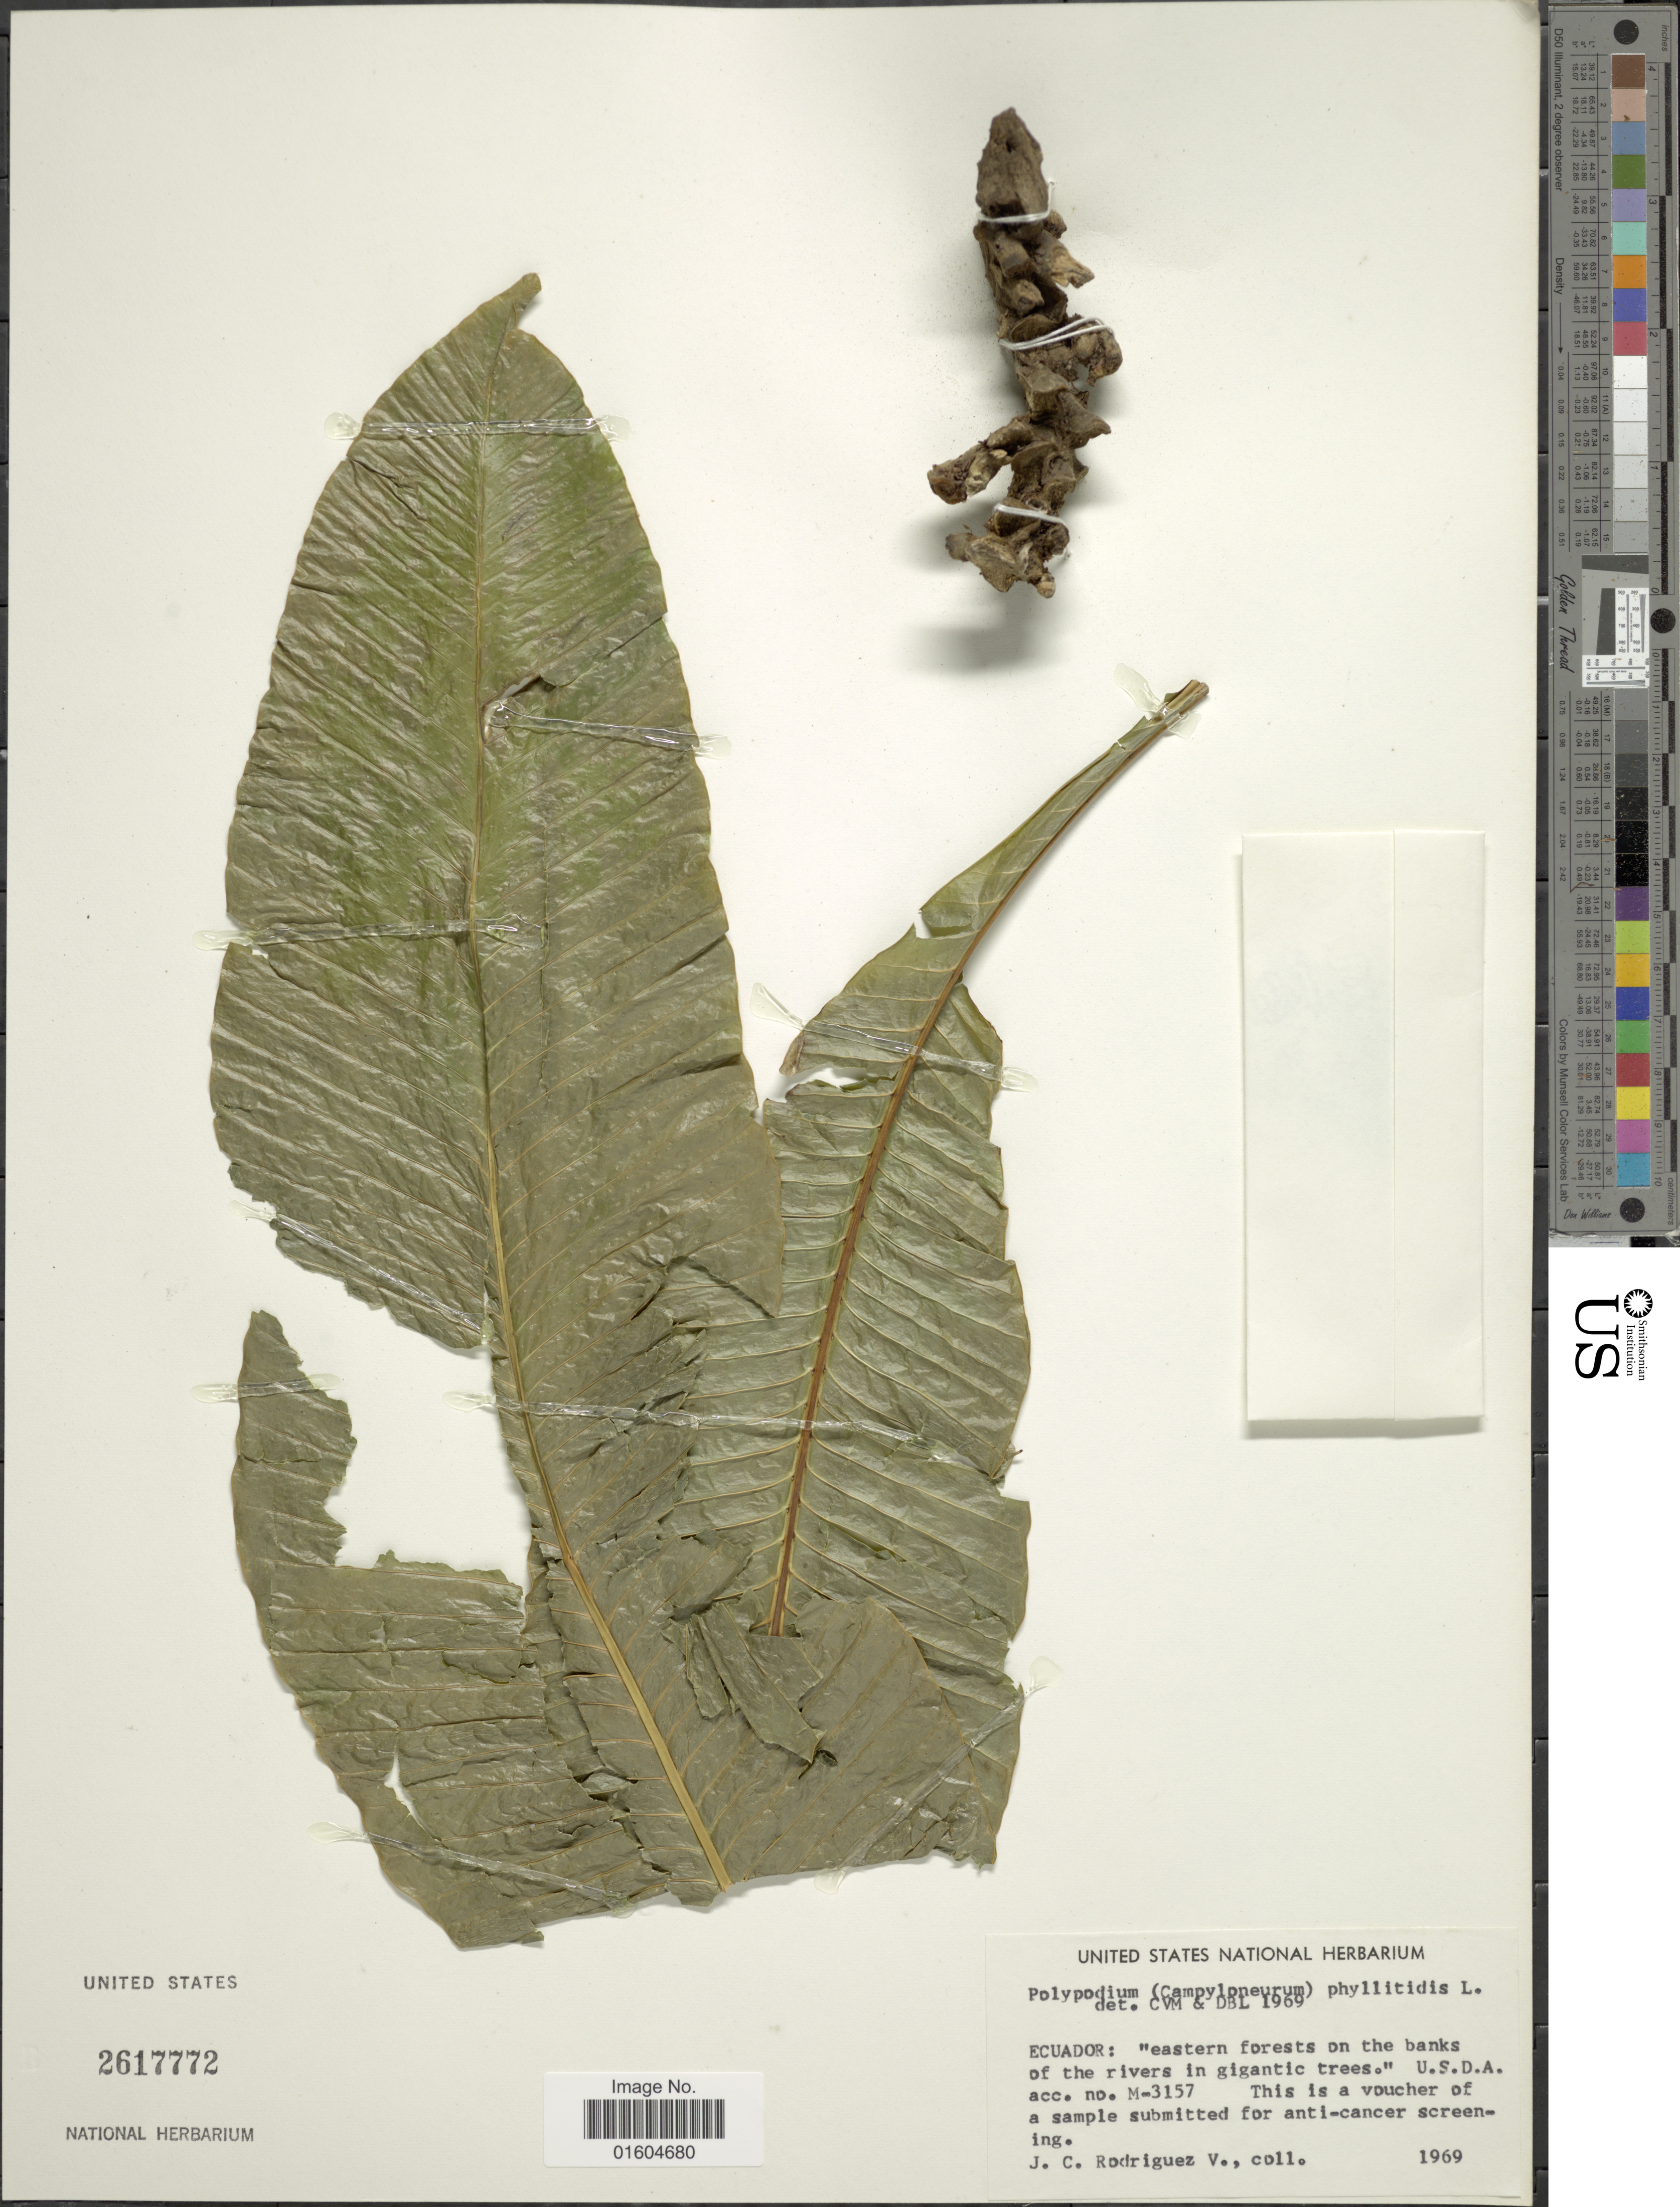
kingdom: Plantae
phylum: Tracheophyta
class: Polypodiopsida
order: Polypodiales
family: Polypodiaceae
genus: Campyloneurum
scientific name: Campyloneurum phyllitidis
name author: (L.) C. Presl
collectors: J. Rodriguez V.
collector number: m-3157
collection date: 1969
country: Ecuador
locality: Ecuador: "eastern forests on the banks of the rivers in gigantic trees." U. S. D. A. acc.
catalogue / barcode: US 2617772